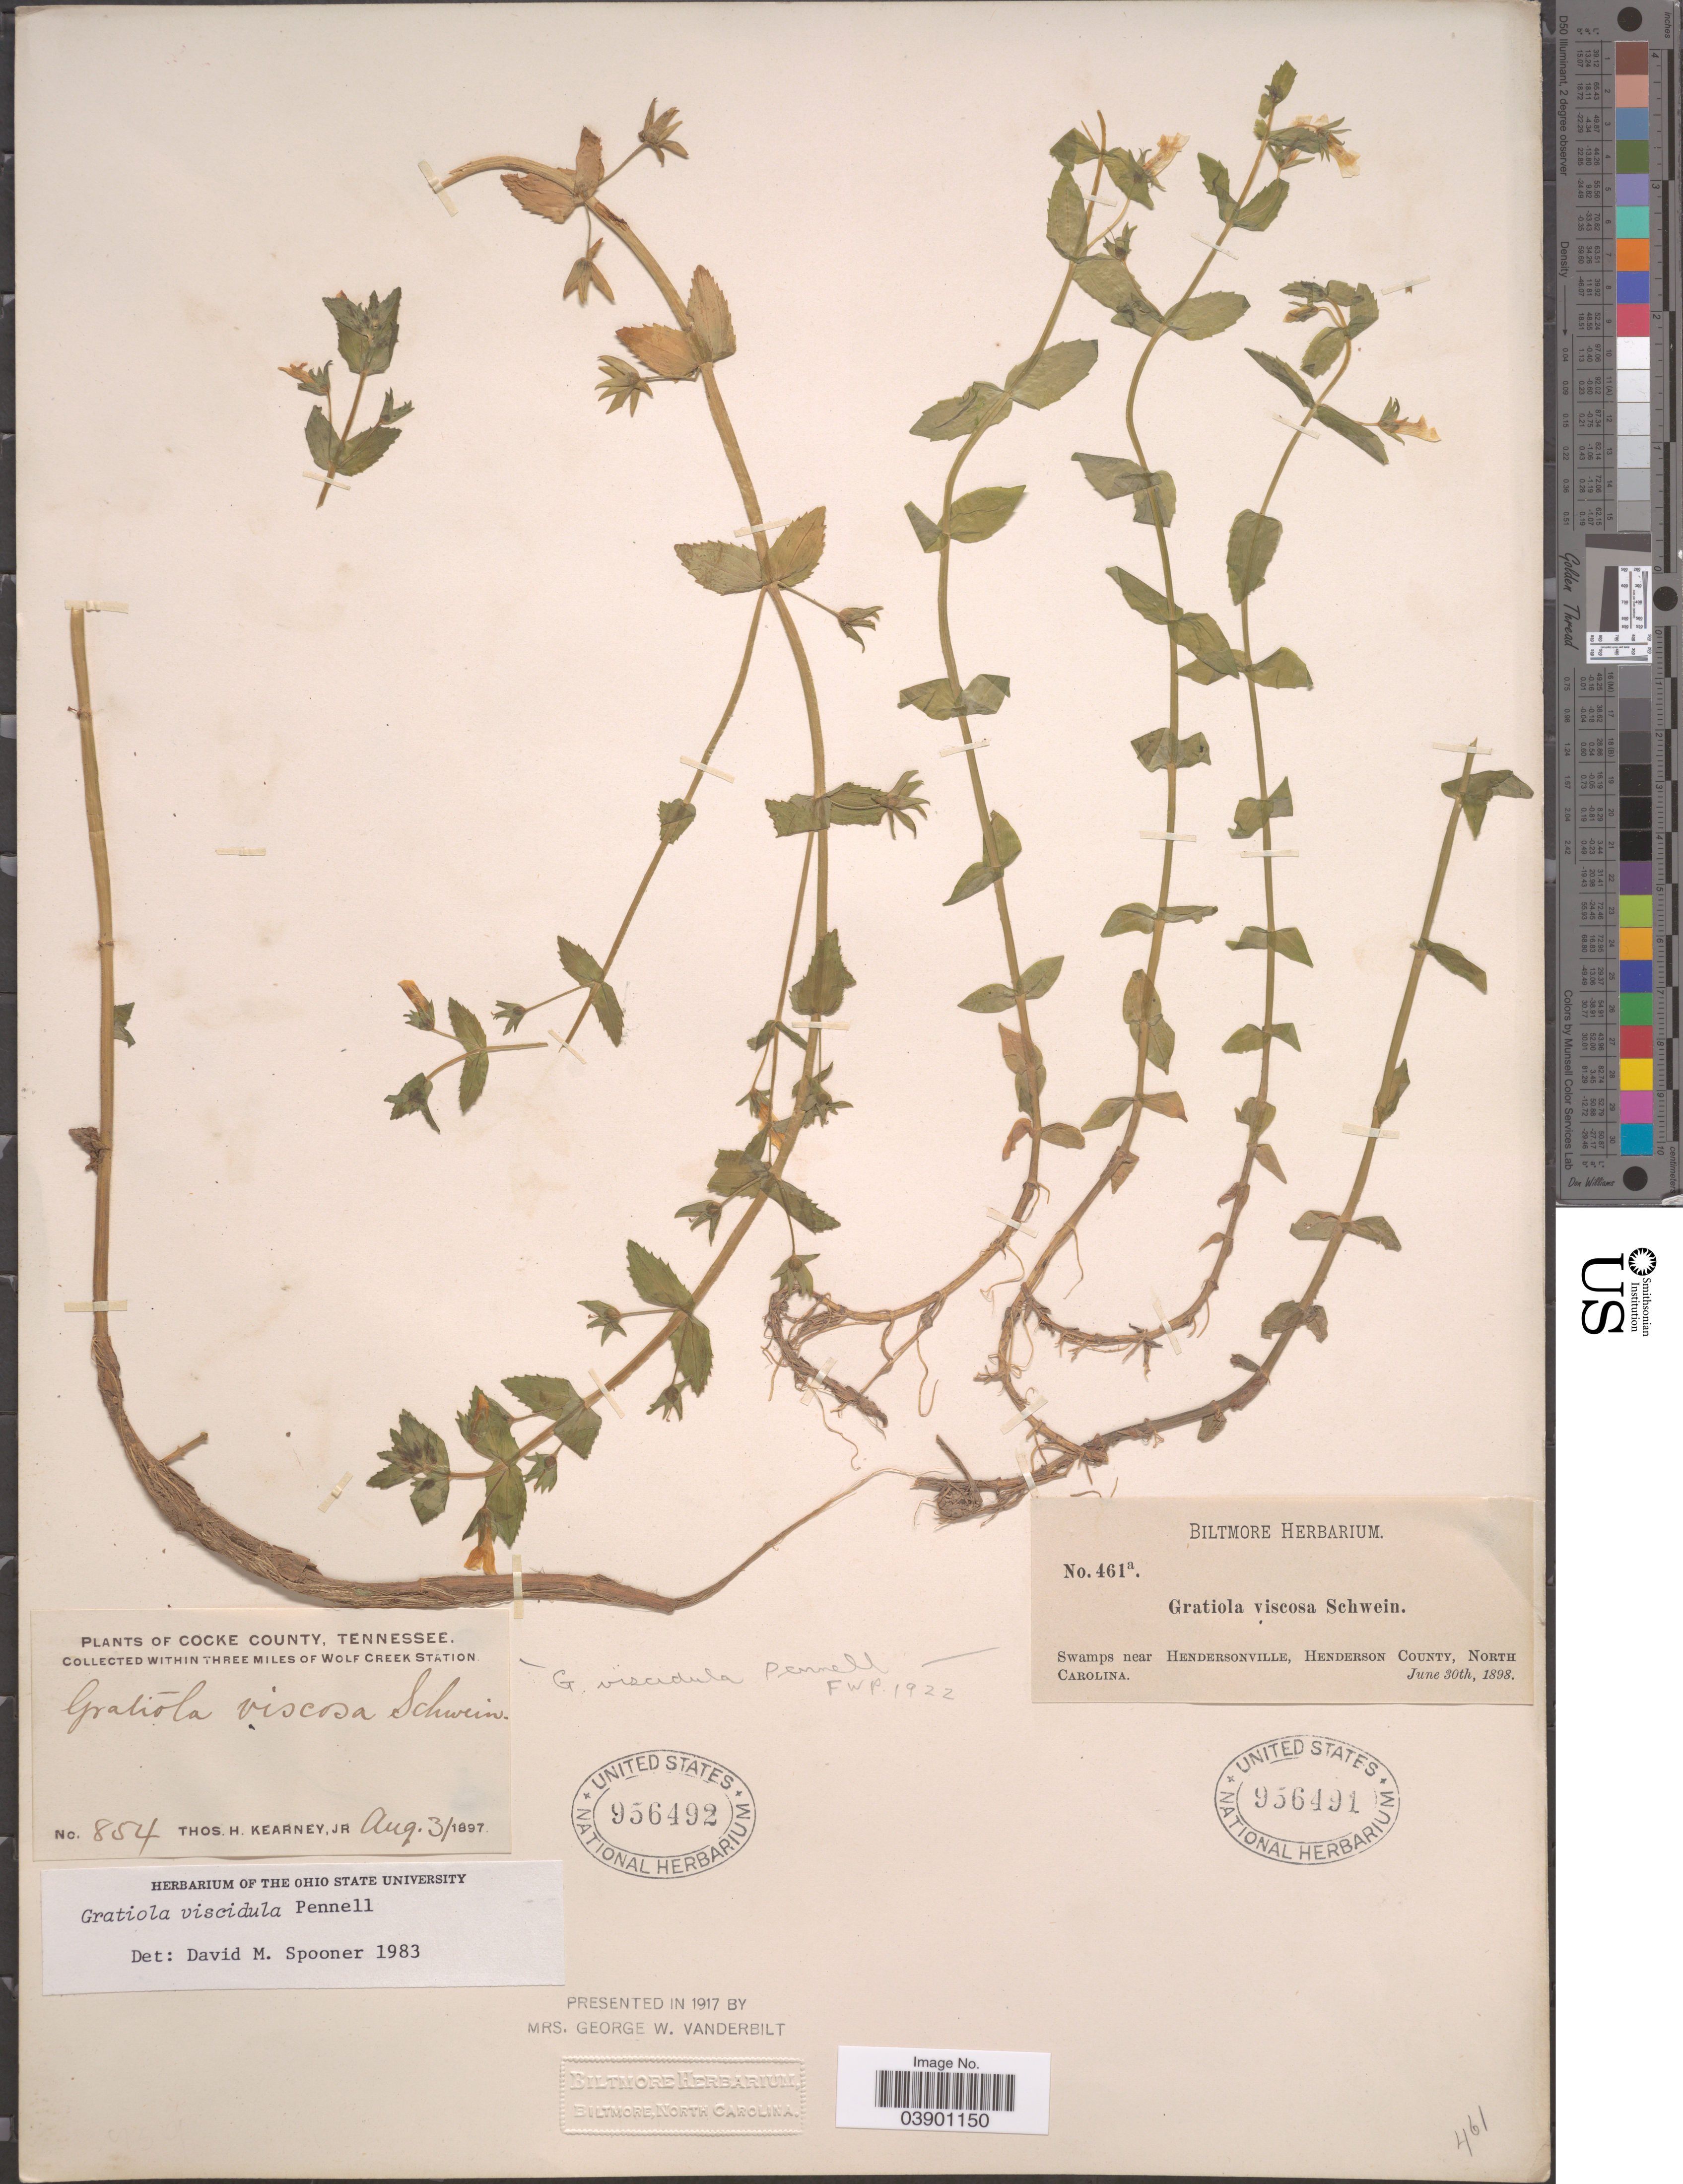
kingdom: Plantae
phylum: Tracheophyta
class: Magnoliopsida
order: Lamiales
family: Plantaginaceae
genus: Gratiola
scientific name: Gratiola viscidula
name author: Pennell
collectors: ex herb. Biltmore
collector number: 461a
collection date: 1898-06-30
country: United States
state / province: North Carolina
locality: Near Hendersonville, Henderson County.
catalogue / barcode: US 956491